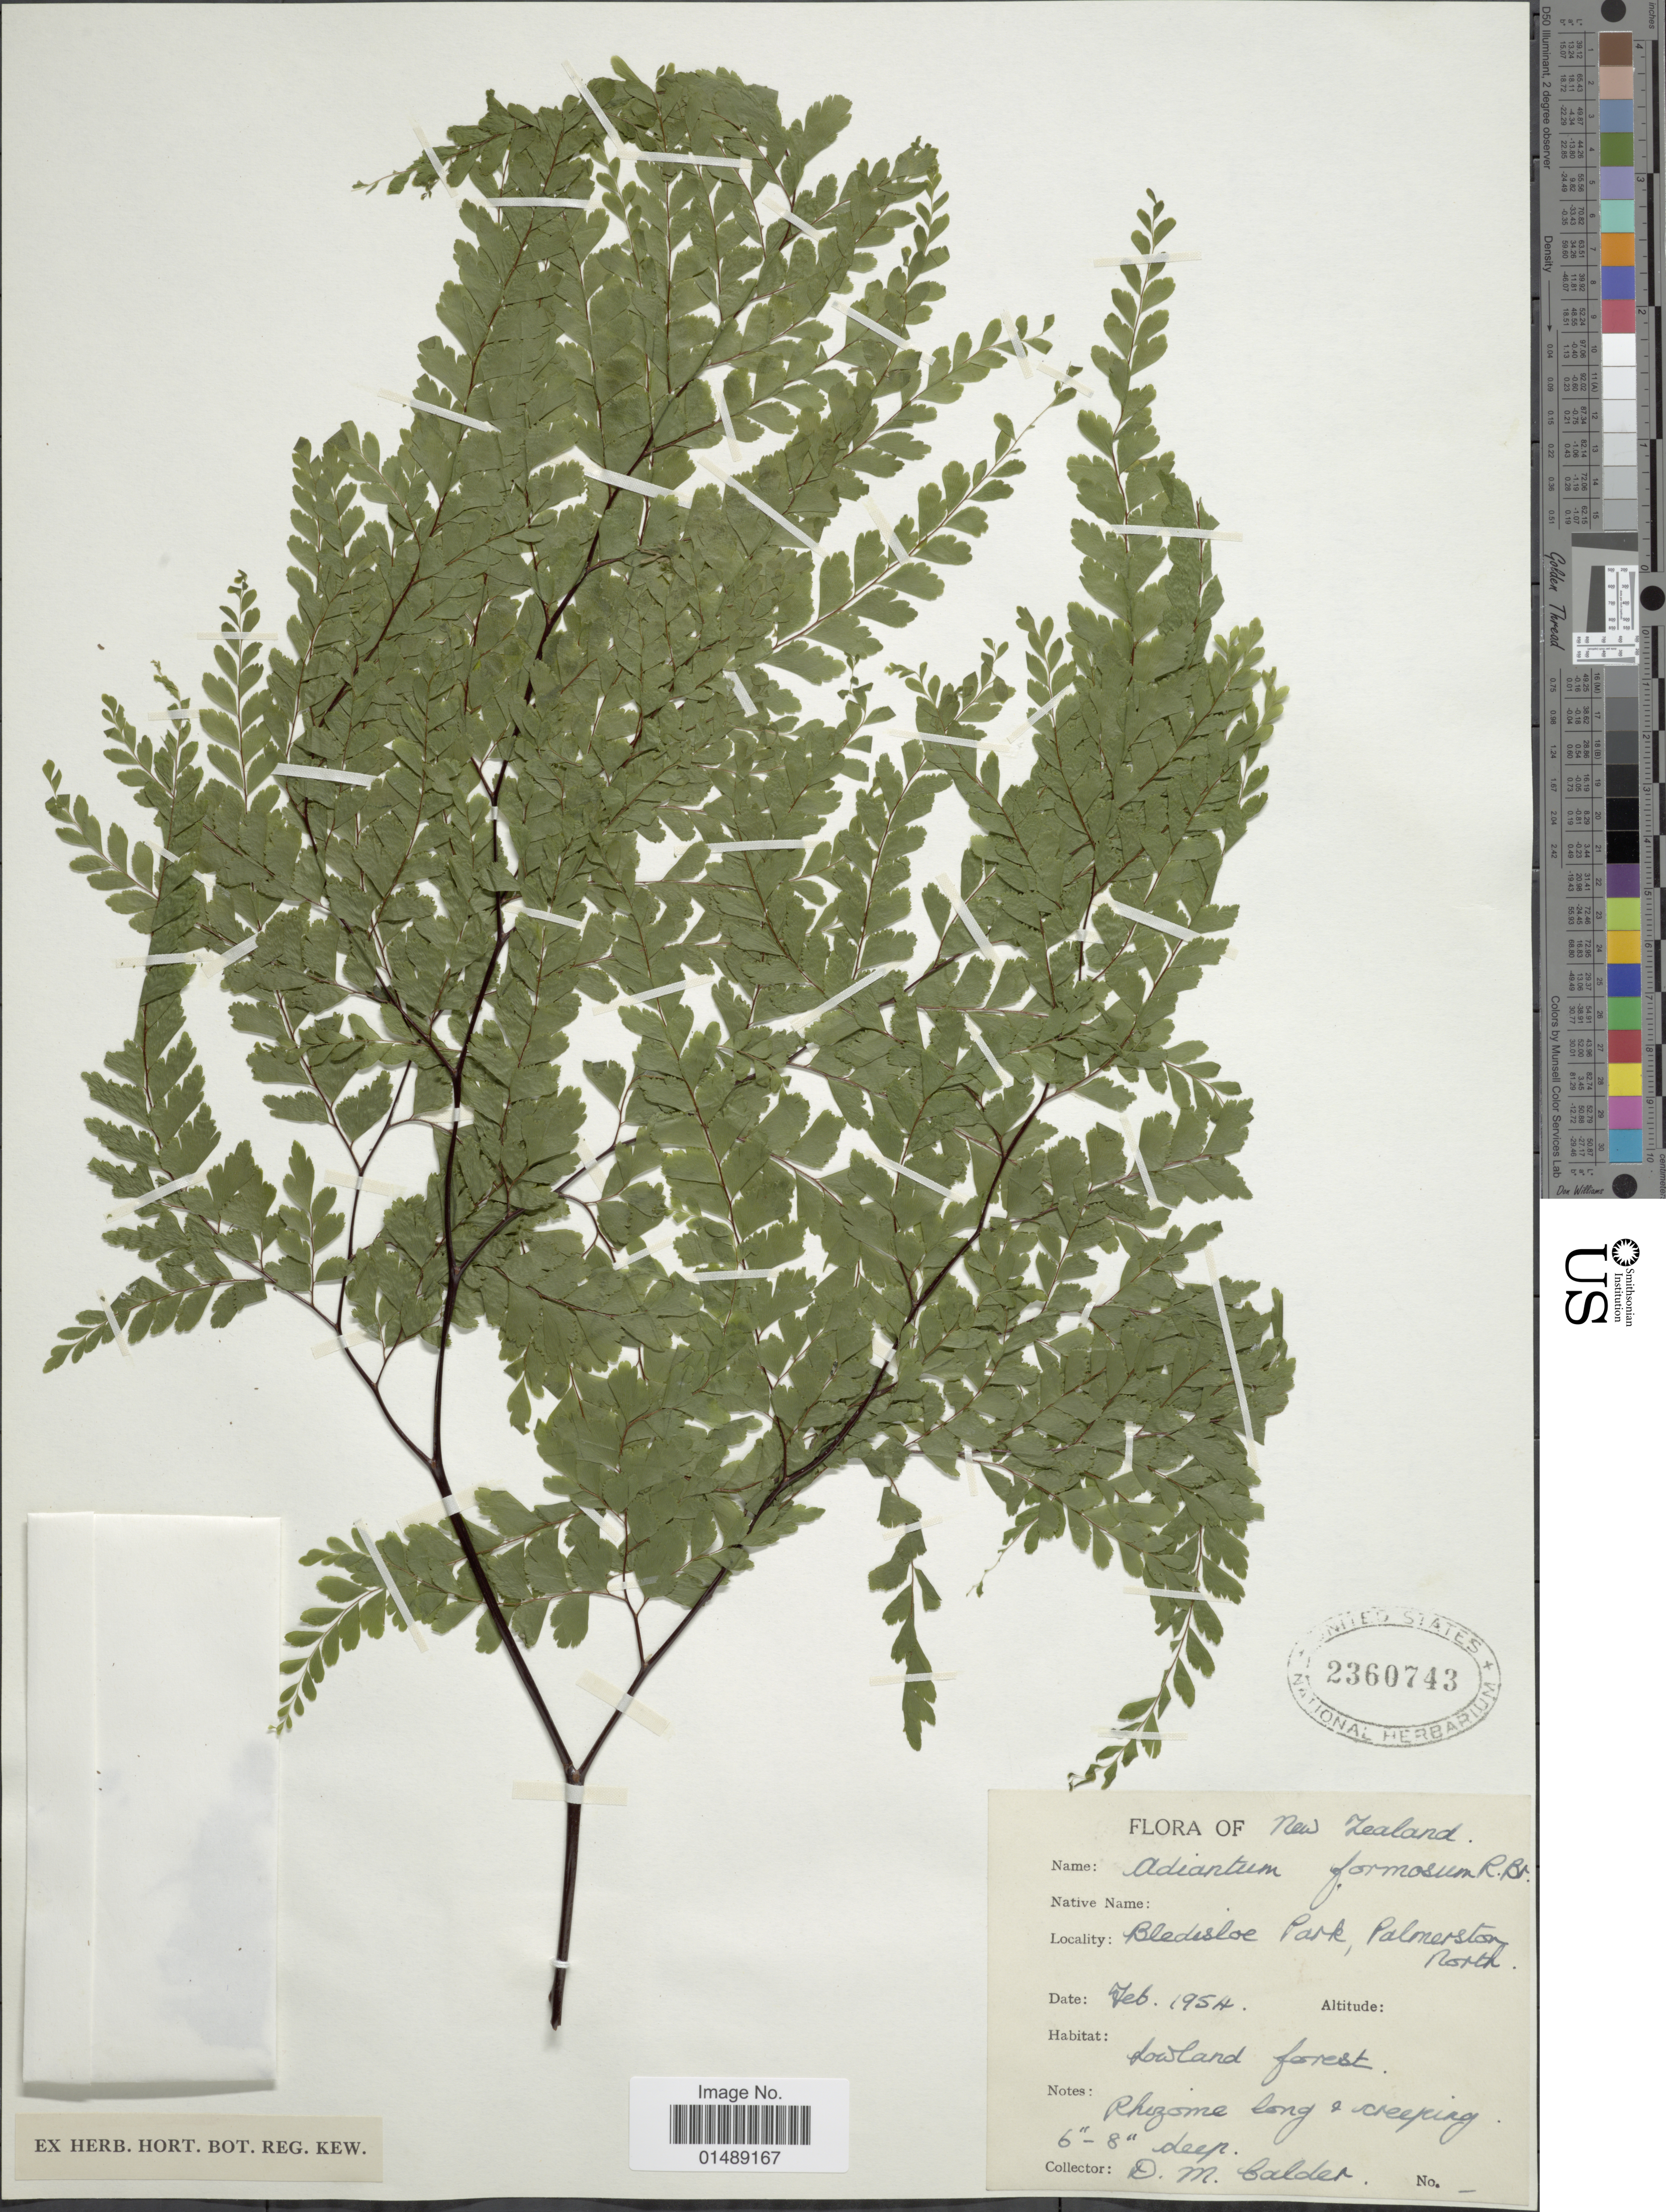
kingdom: Plantae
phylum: Tracheophyta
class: Polypodiopsida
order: Polypodiales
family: Pteridaceae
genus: Adiantum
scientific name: Adiantum formosum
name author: R. Br.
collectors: D. Calder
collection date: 1954-02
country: New Zealand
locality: New Zealand, Lowland forest, Bledisloe Park, Palmerston North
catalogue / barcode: US 2360743